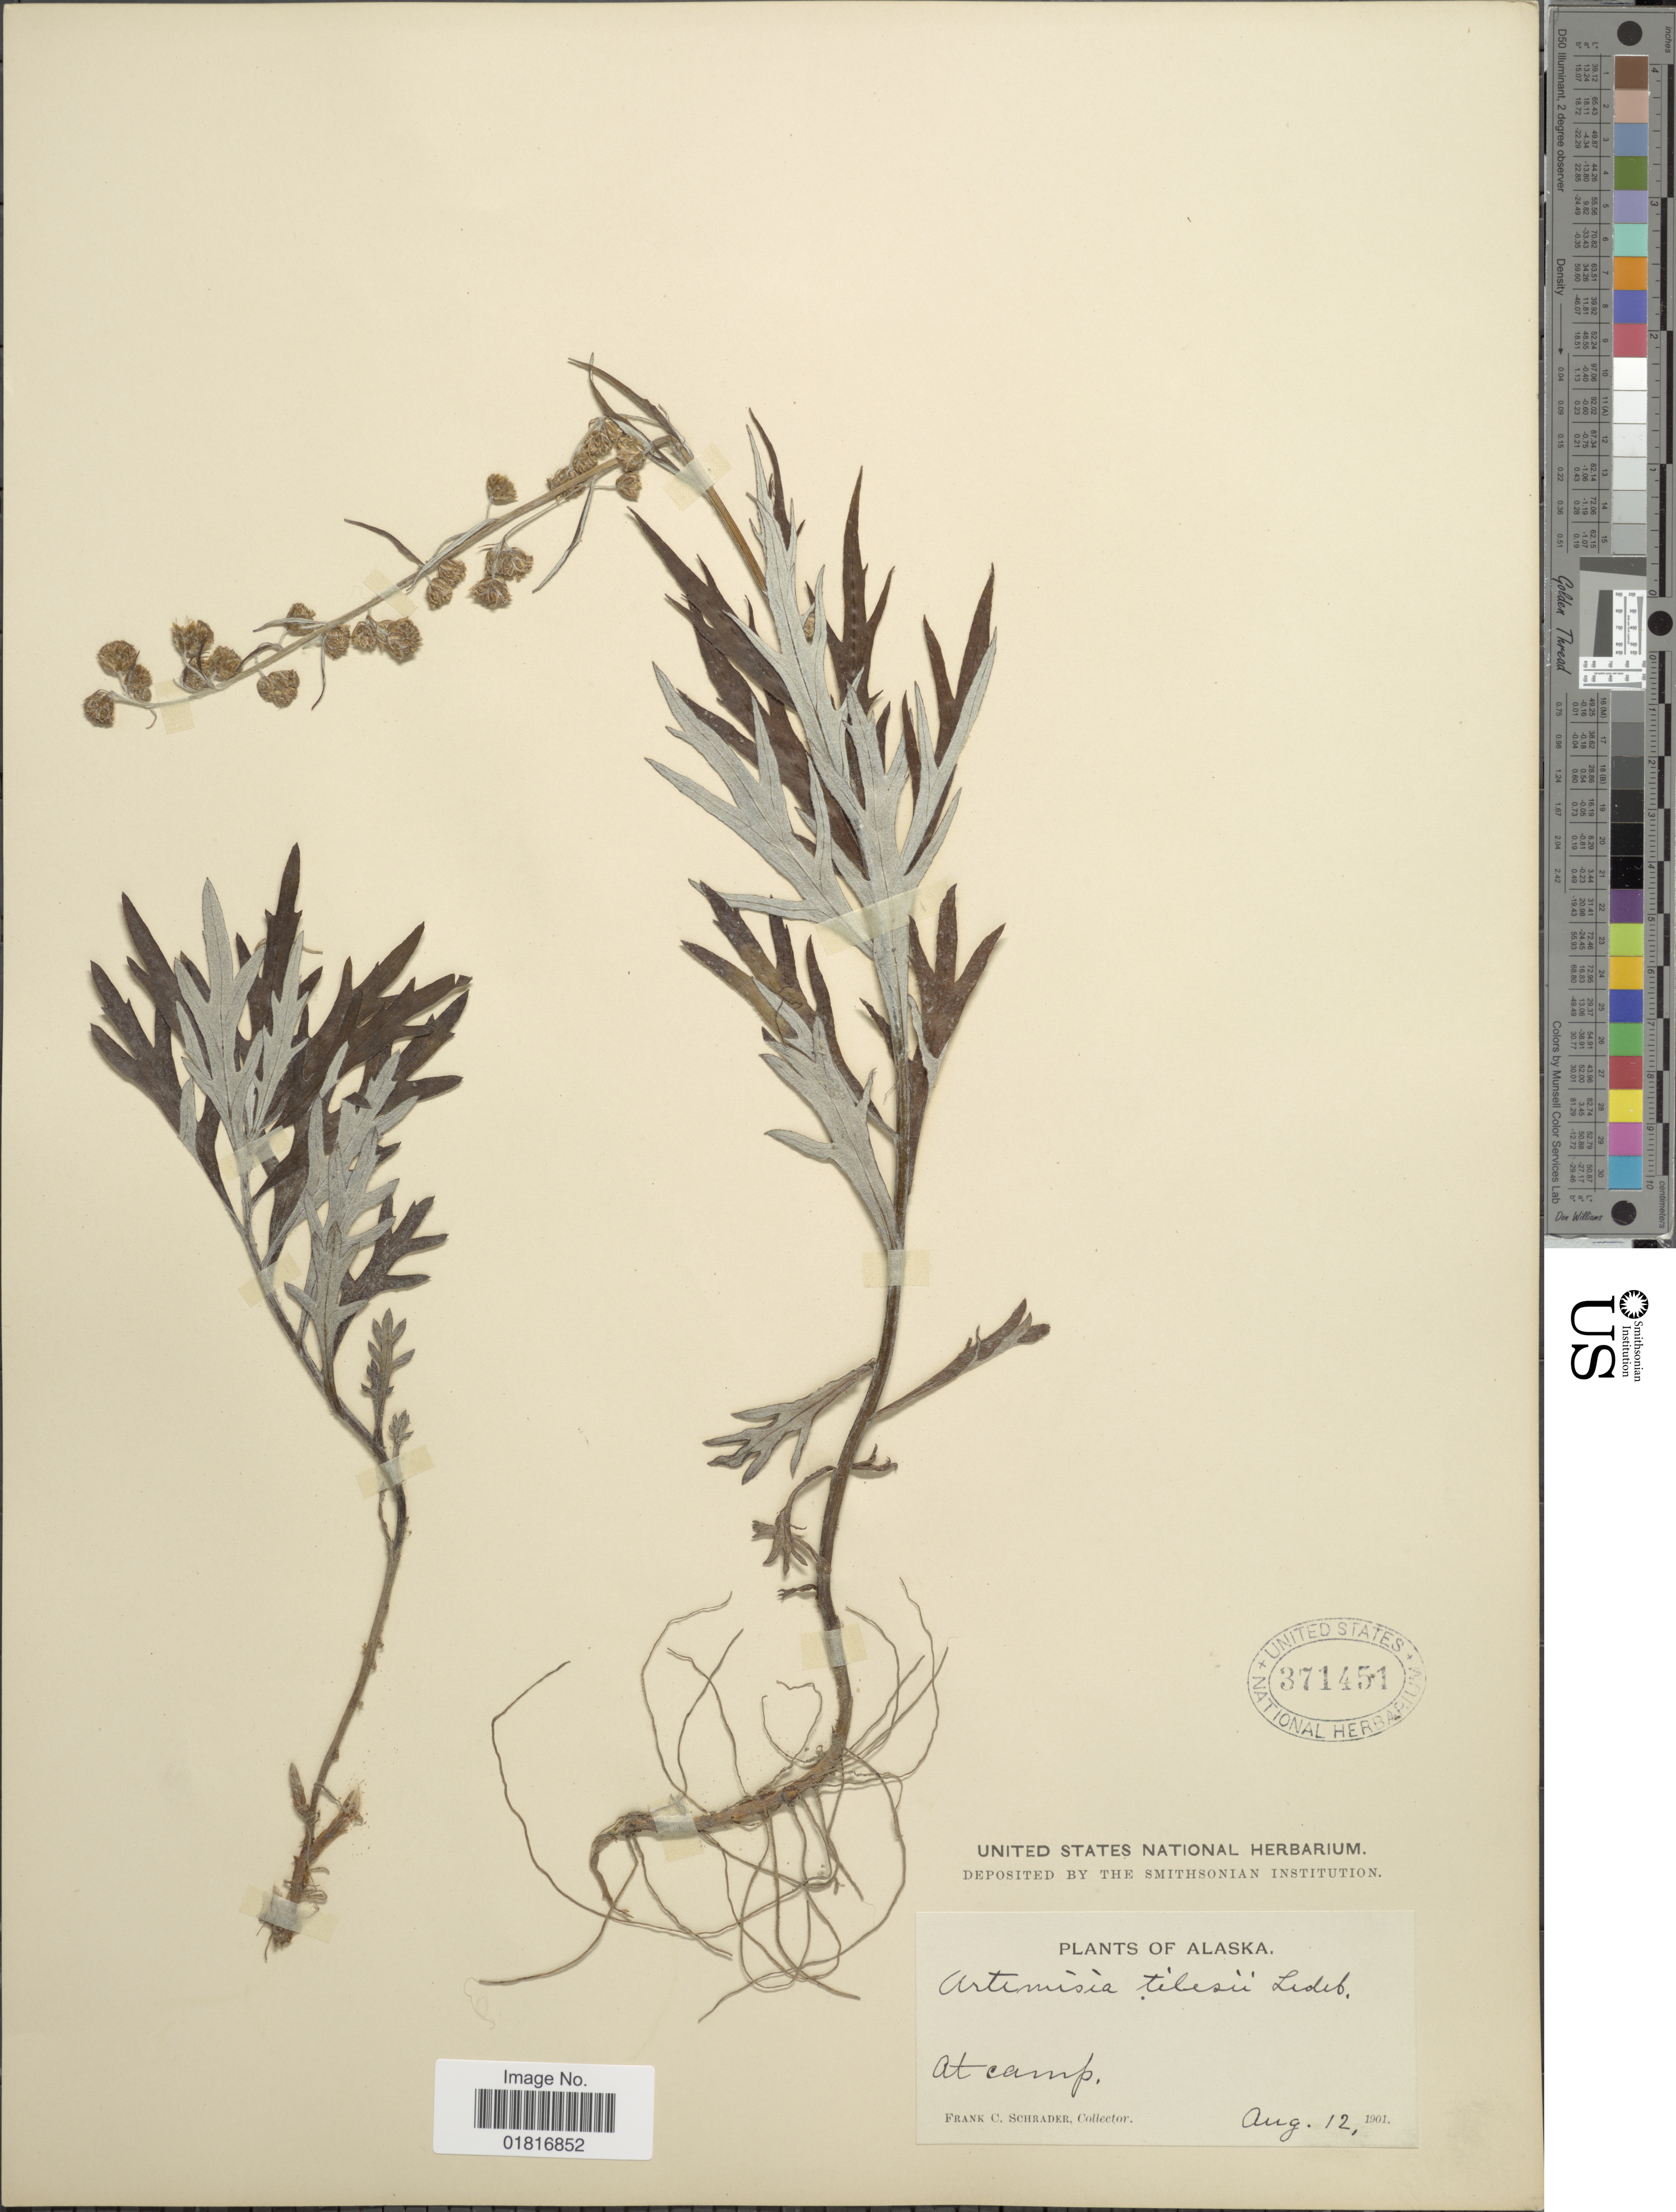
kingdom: Plantae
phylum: Tracheophyta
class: Magnoliopsida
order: Asterales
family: Asteraceae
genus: Artemisia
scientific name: Artemisia tilesii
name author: Ledeb.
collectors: F. C. Schrader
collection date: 1901-08-12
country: United States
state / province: Alaska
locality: At camp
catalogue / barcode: US 371451